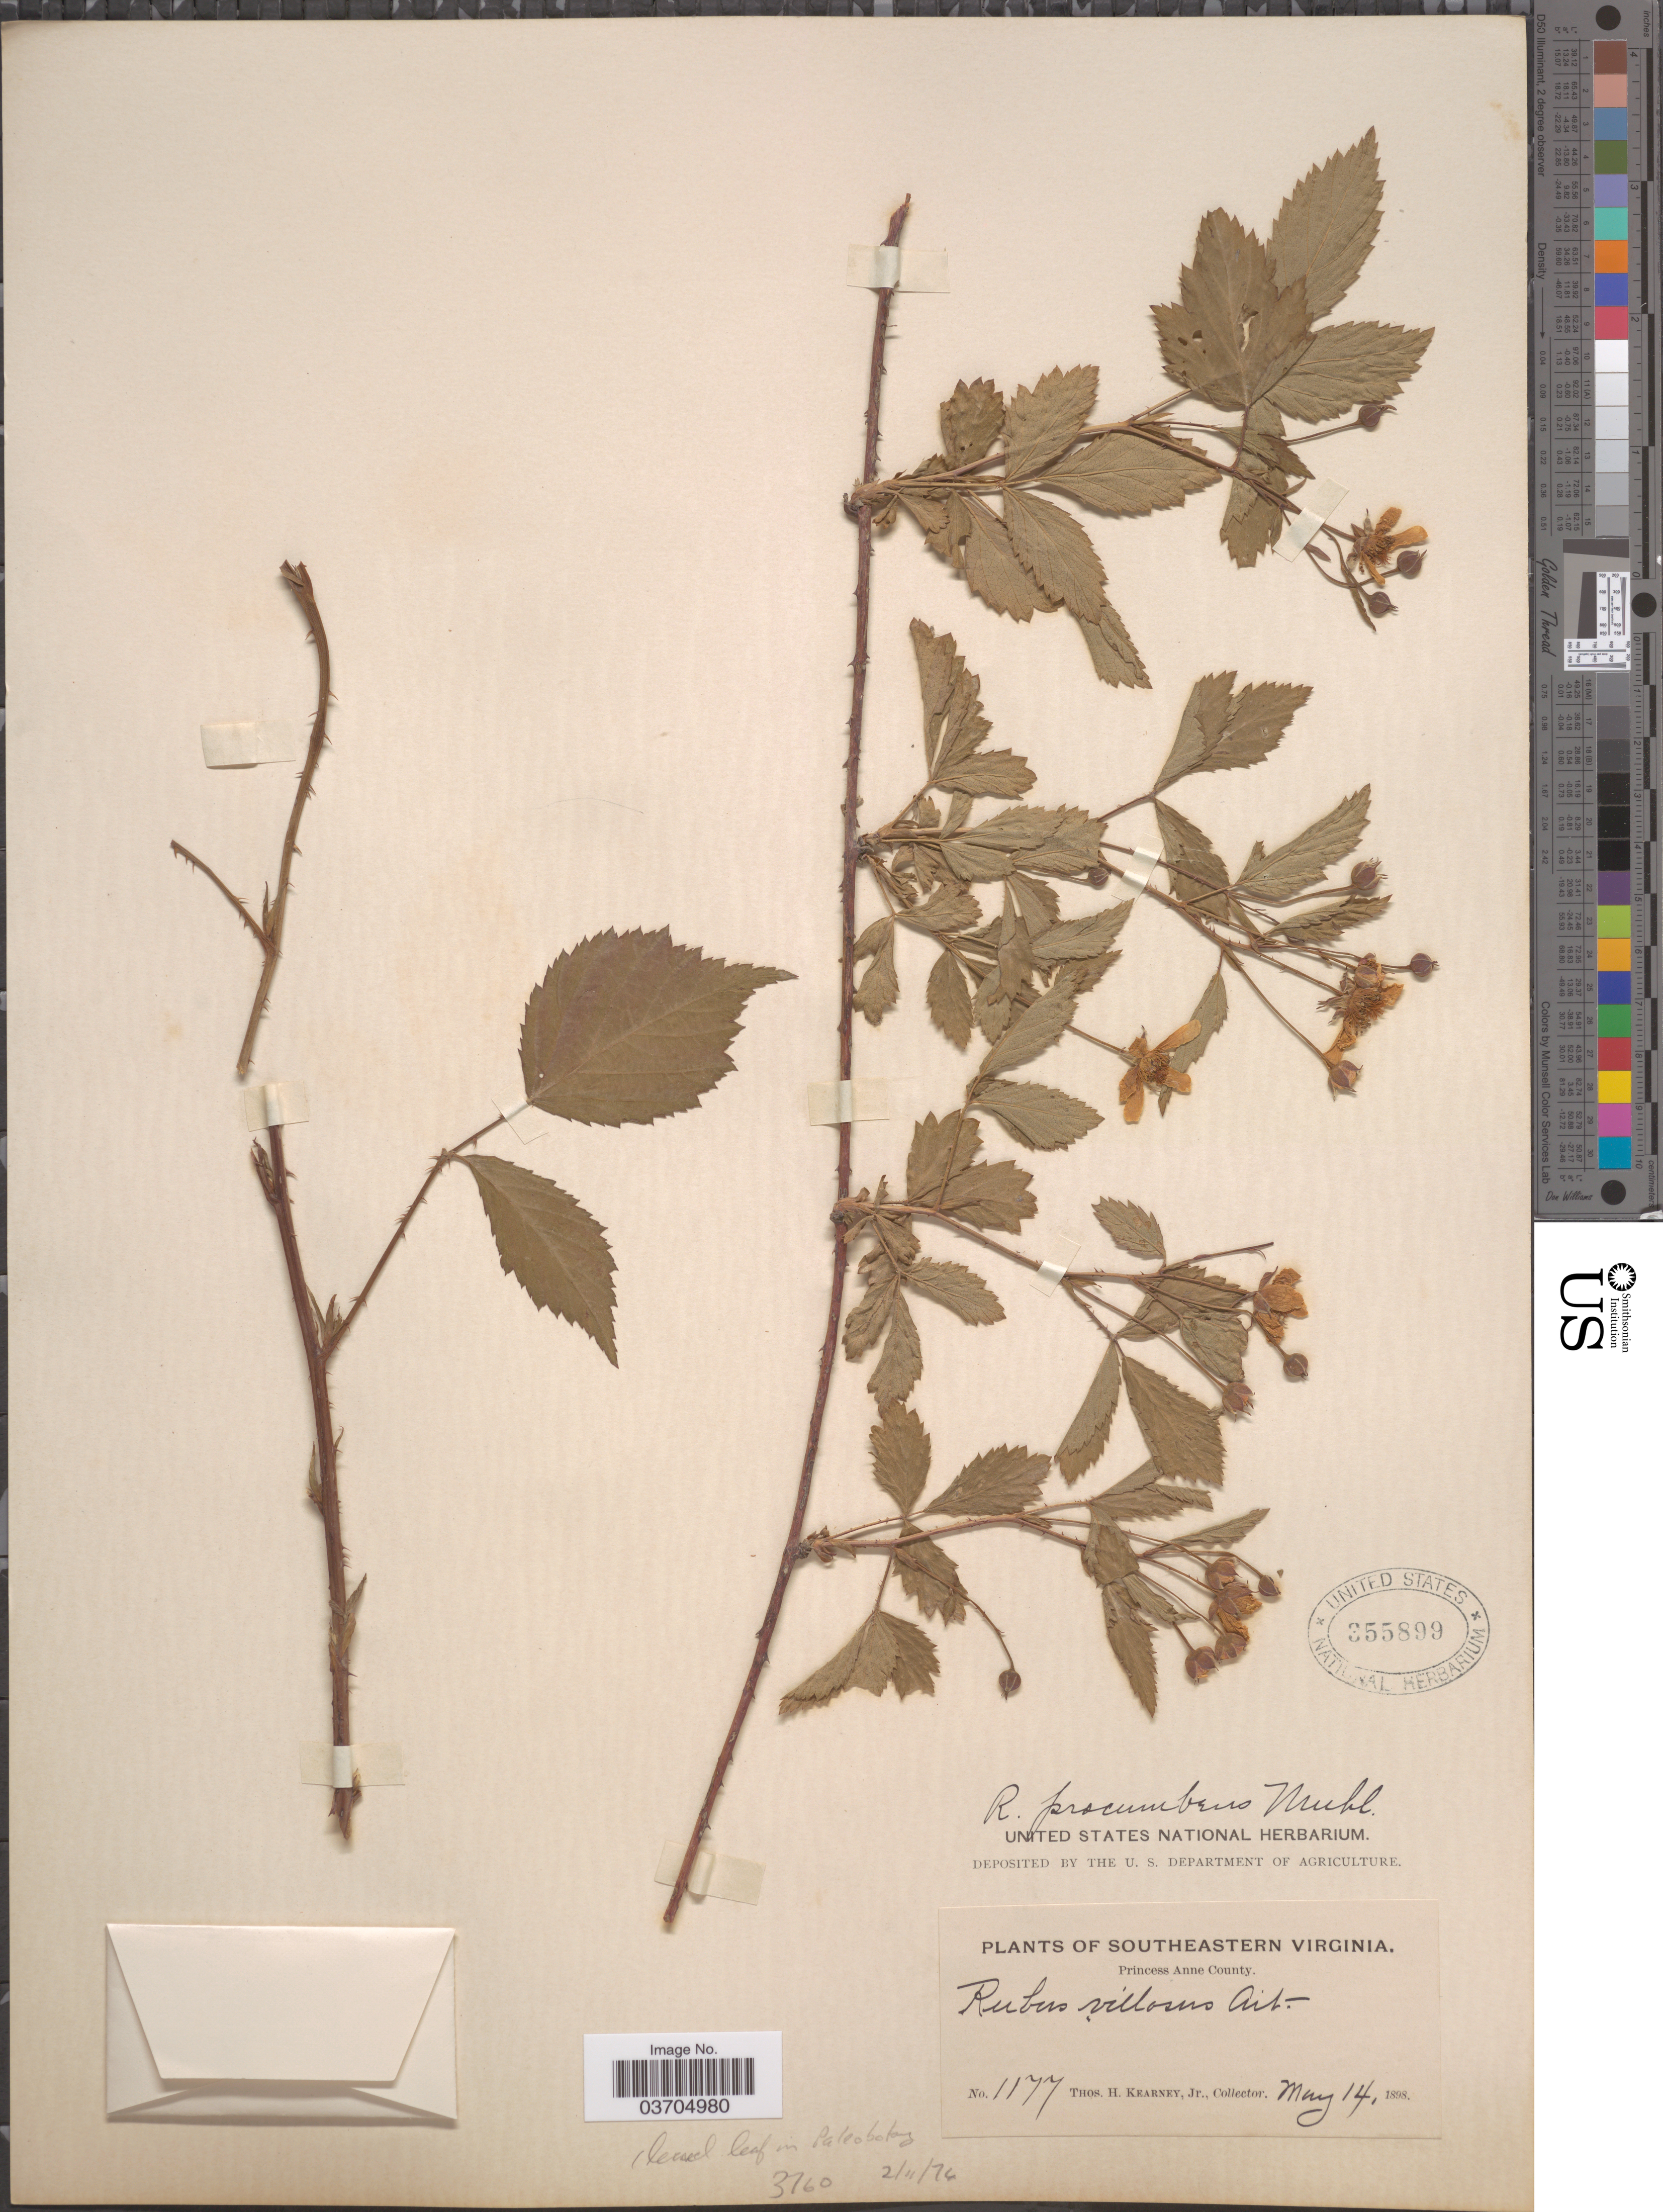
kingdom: Plantae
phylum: Tracheophyta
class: Magnoliopsida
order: Rosales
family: Rosaceae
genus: Rubus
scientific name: Rubus procumbens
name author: Muhl.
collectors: T. H. Kearney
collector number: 1177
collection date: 1898-05-14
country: United States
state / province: Virginia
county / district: City of Virginia Beach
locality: Southeastern Virginia. Princess Anne County.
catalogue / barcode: US 355899